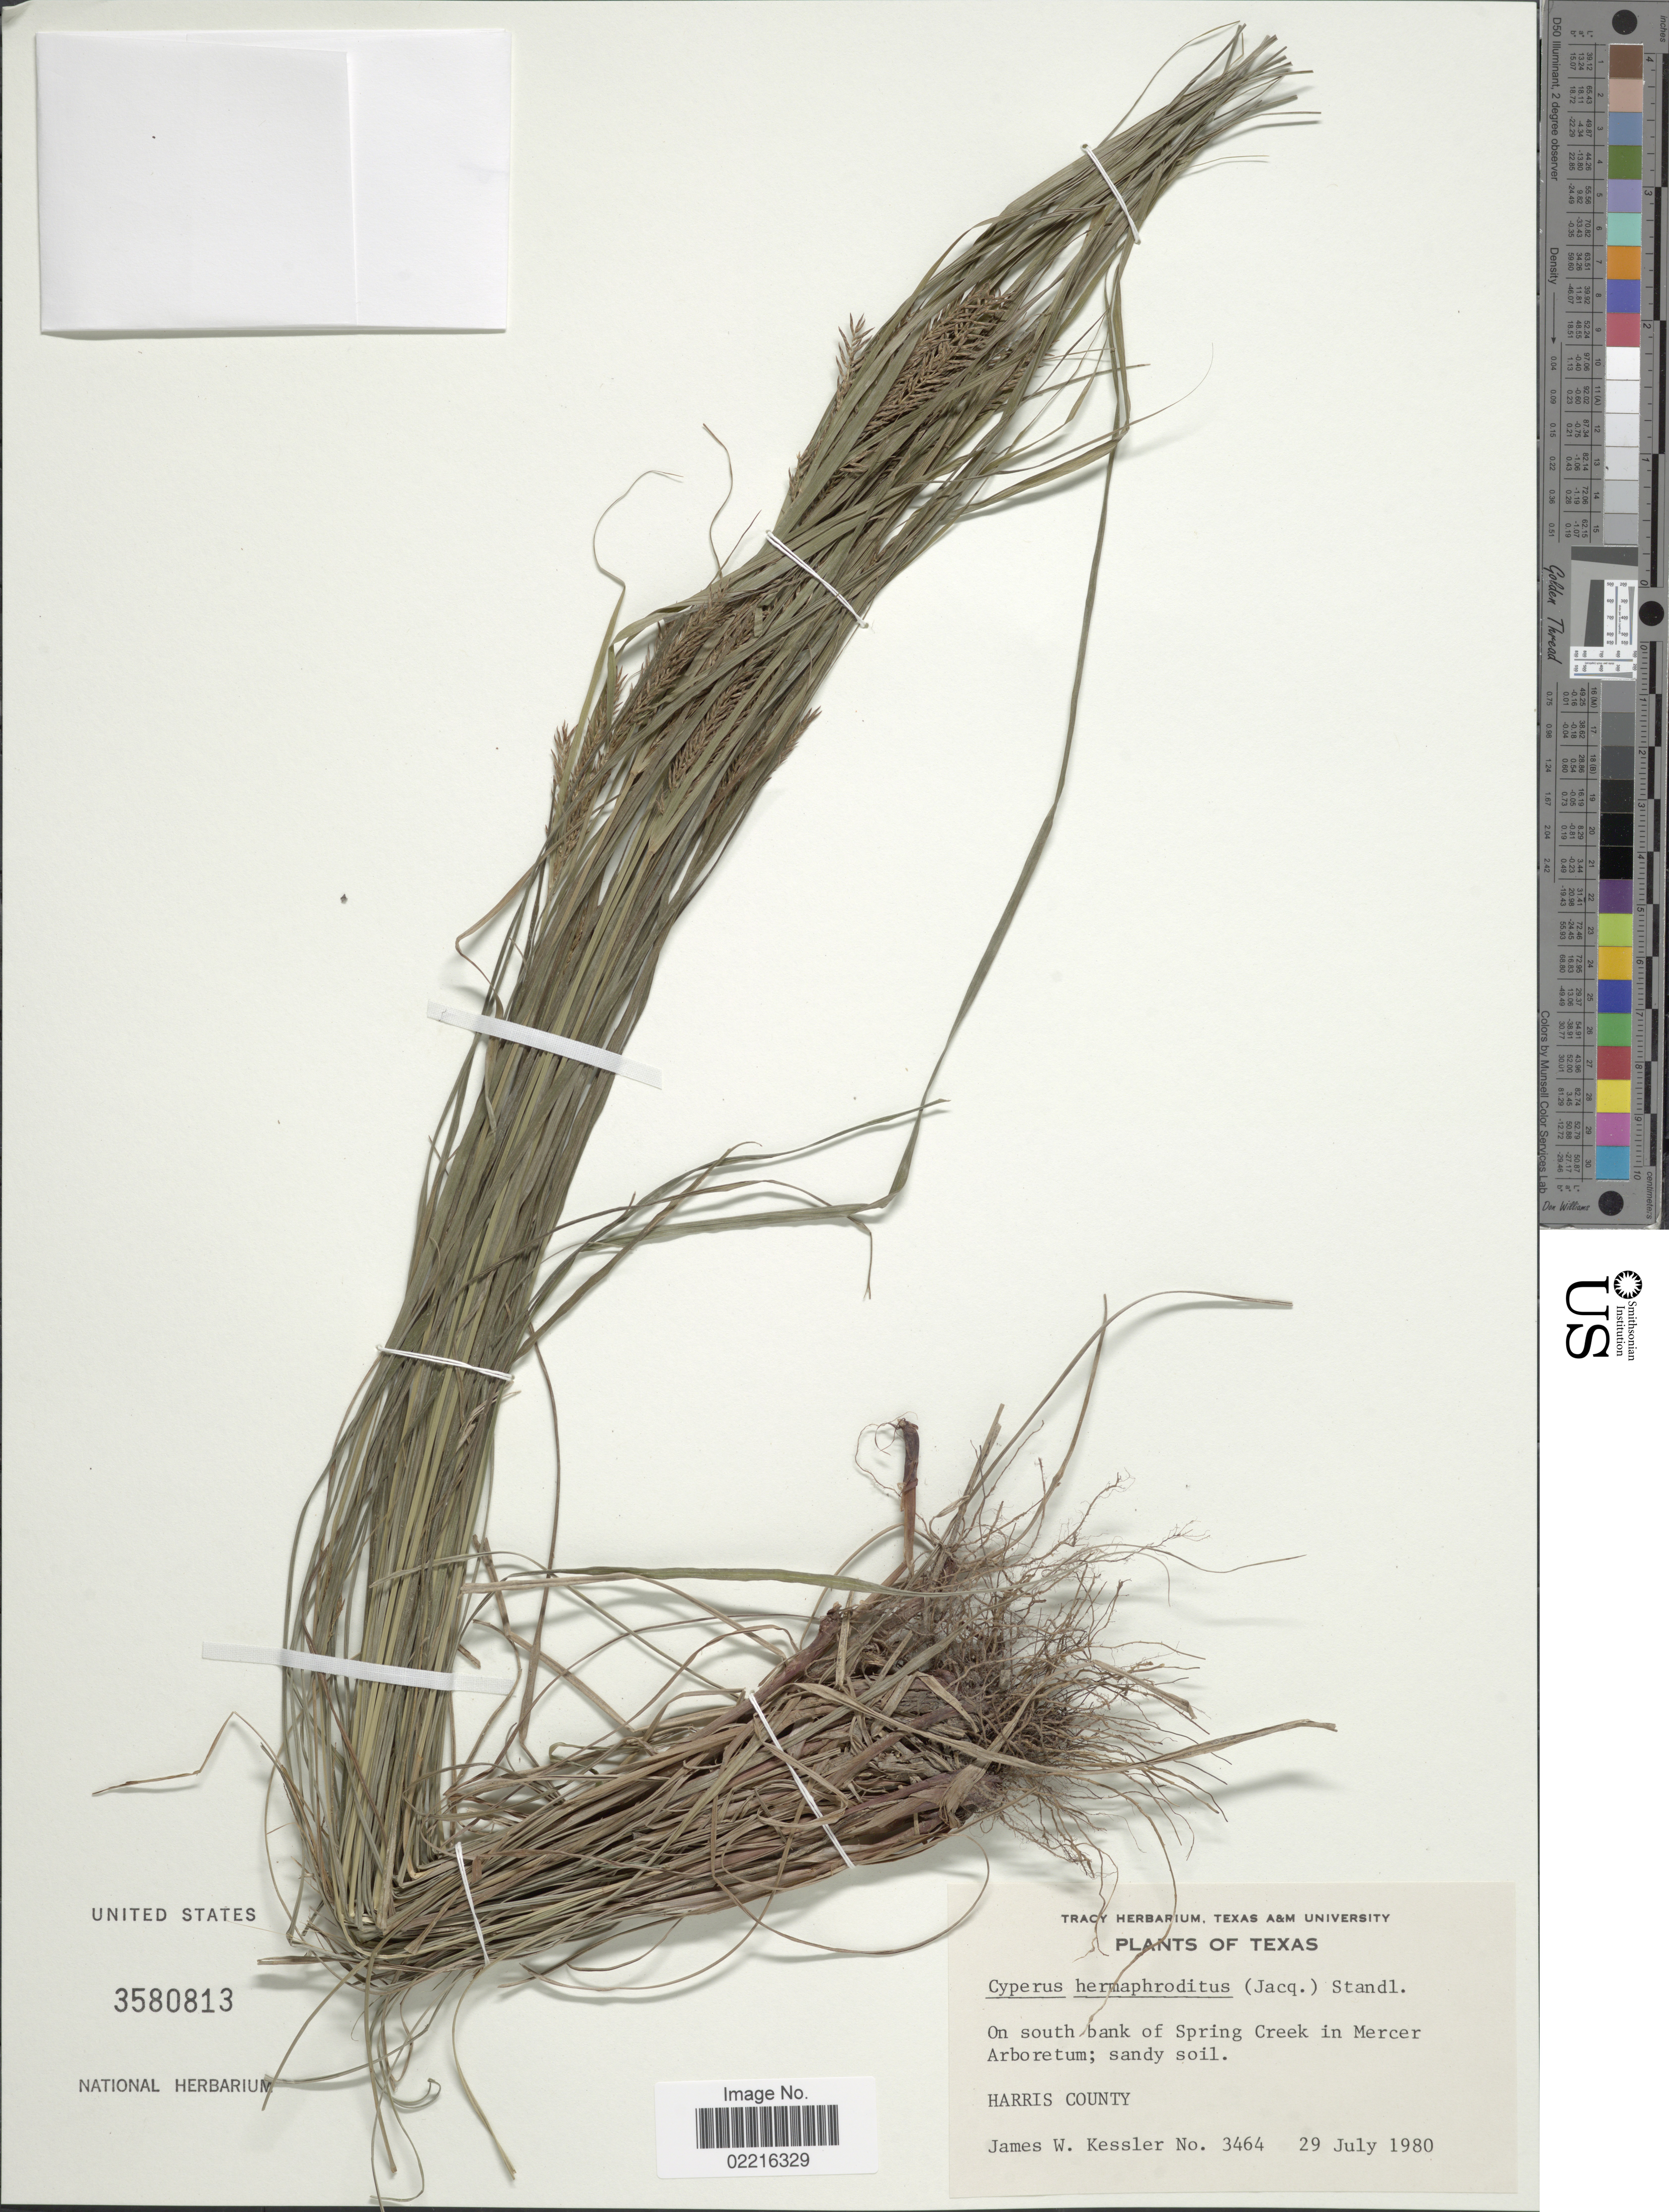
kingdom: Plantae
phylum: Tracheophyta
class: Liliopsida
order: Poales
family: Cyperaceae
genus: Cyperus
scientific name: Cyperus hermaphroditus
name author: (Jacq.) Standl.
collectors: J. W. Kessler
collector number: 3464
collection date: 1980-07-29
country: United States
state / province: Texas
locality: On south bank of Spring Creek in Mercer Arboretum, Harris County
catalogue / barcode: US 3580813